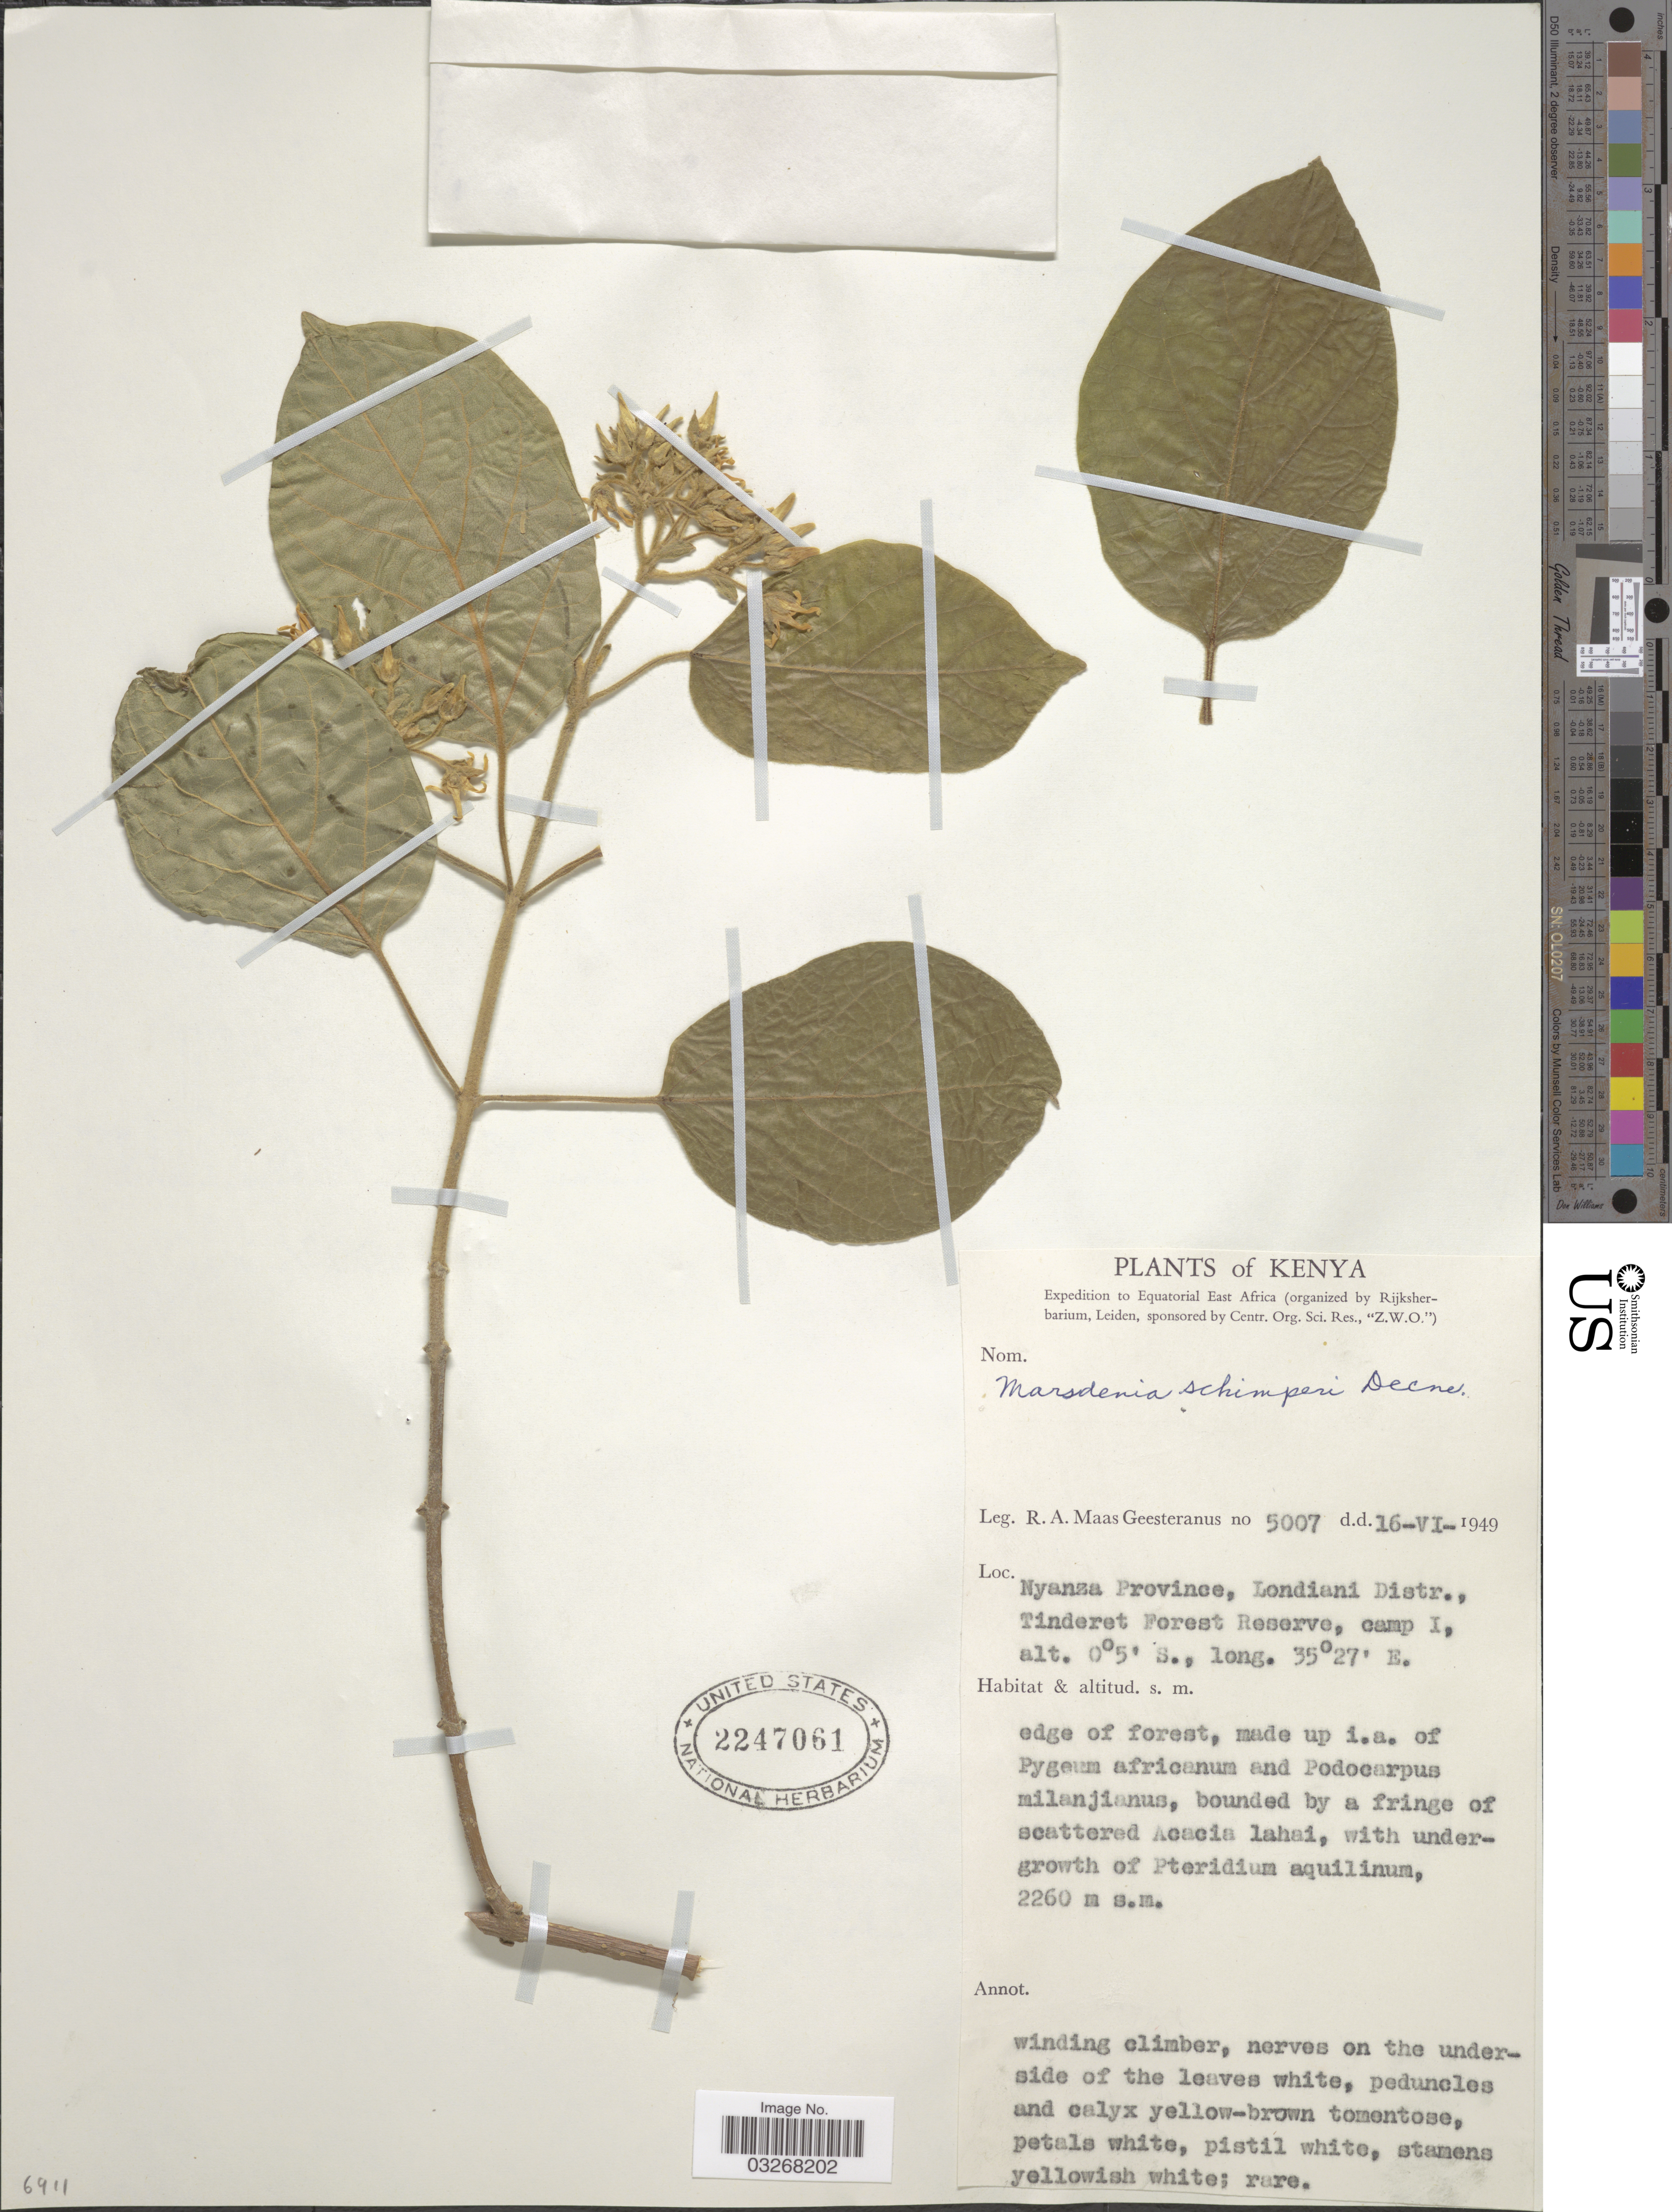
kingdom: Plantae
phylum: Tracheophyta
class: Magnoliopsida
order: Gentianales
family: Apocynaceae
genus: Marsdenia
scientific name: Marsdenia schimperi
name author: Decne.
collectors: R. A. Maas Geesteranus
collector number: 5007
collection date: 1949-06-16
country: Kenya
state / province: Kericho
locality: Equatorial East Africa. Londiani Distr., Tinderet Forest Reserve, camp 1.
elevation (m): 2260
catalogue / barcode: US 2247061